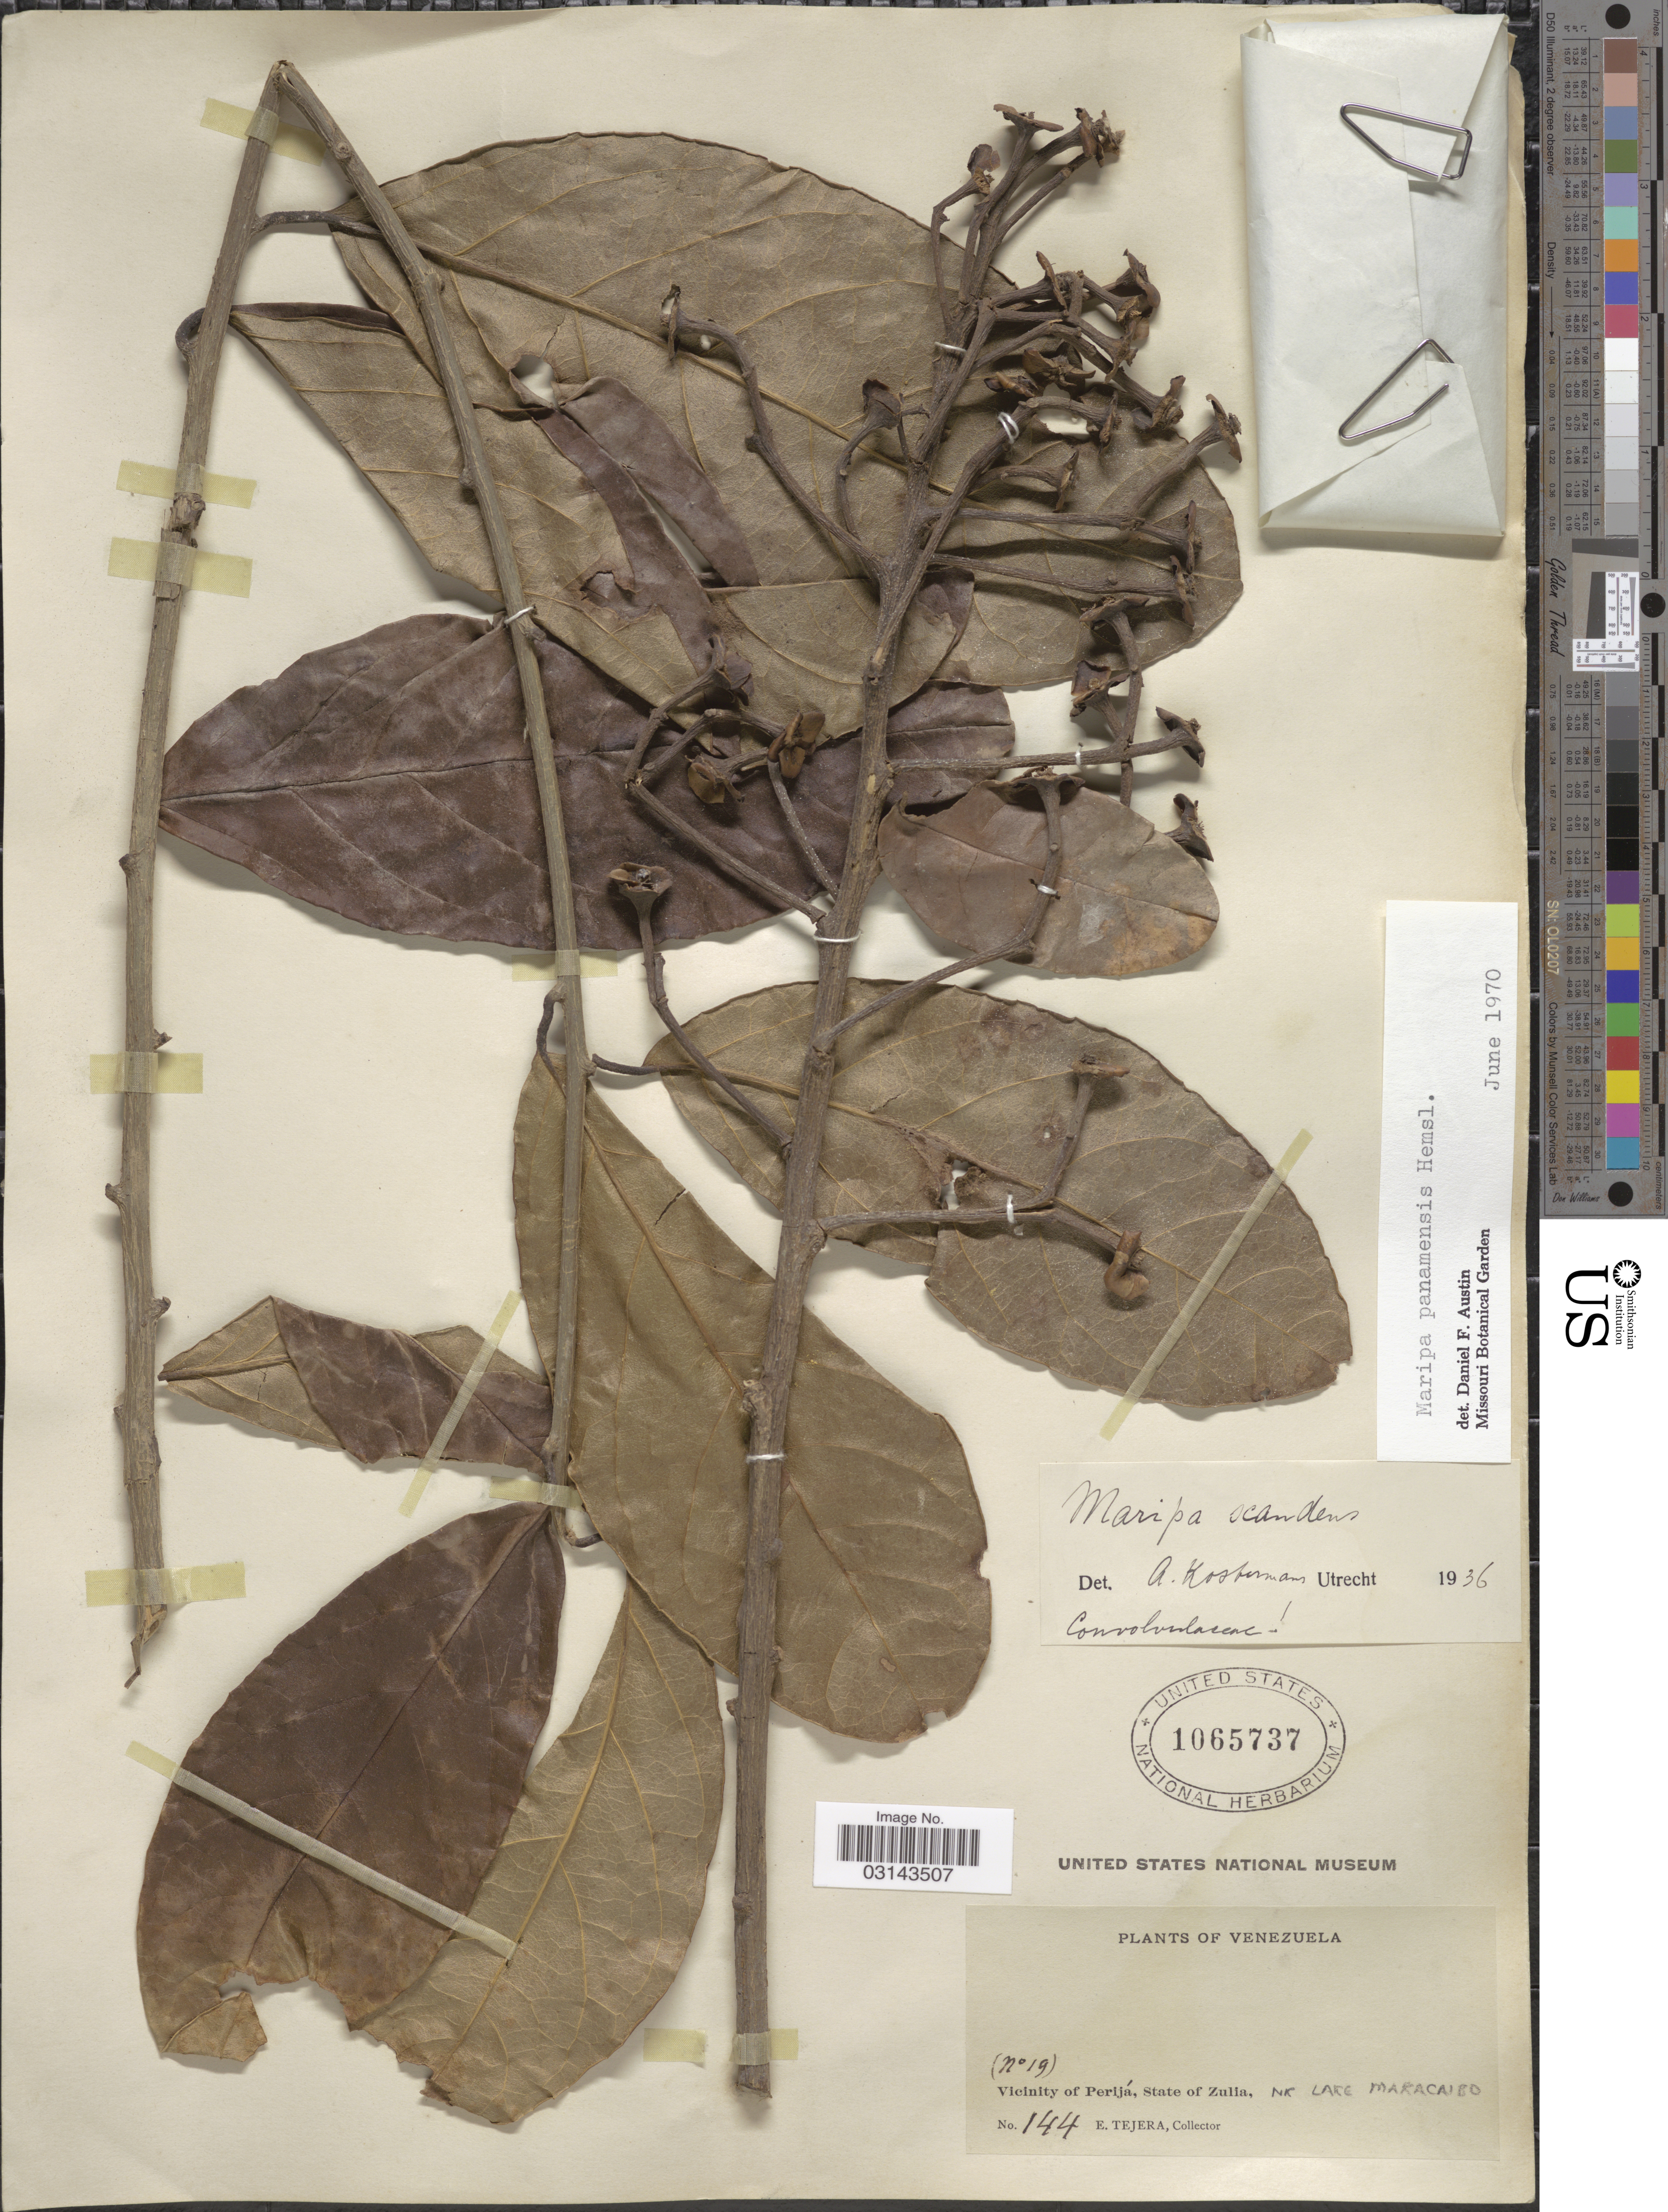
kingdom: Plantae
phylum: Tracheophyta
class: Magnoliopsida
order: Solanales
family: Convolvulaceae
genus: Maripa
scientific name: Maripa panamensis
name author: Hemsl.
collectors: E. Tejera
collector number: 19/144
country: Venezuela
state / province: Zulia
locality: Vicinity of Perijá, State of Zulia, Nr Lake Maracaibo.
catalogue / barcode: US 1065737